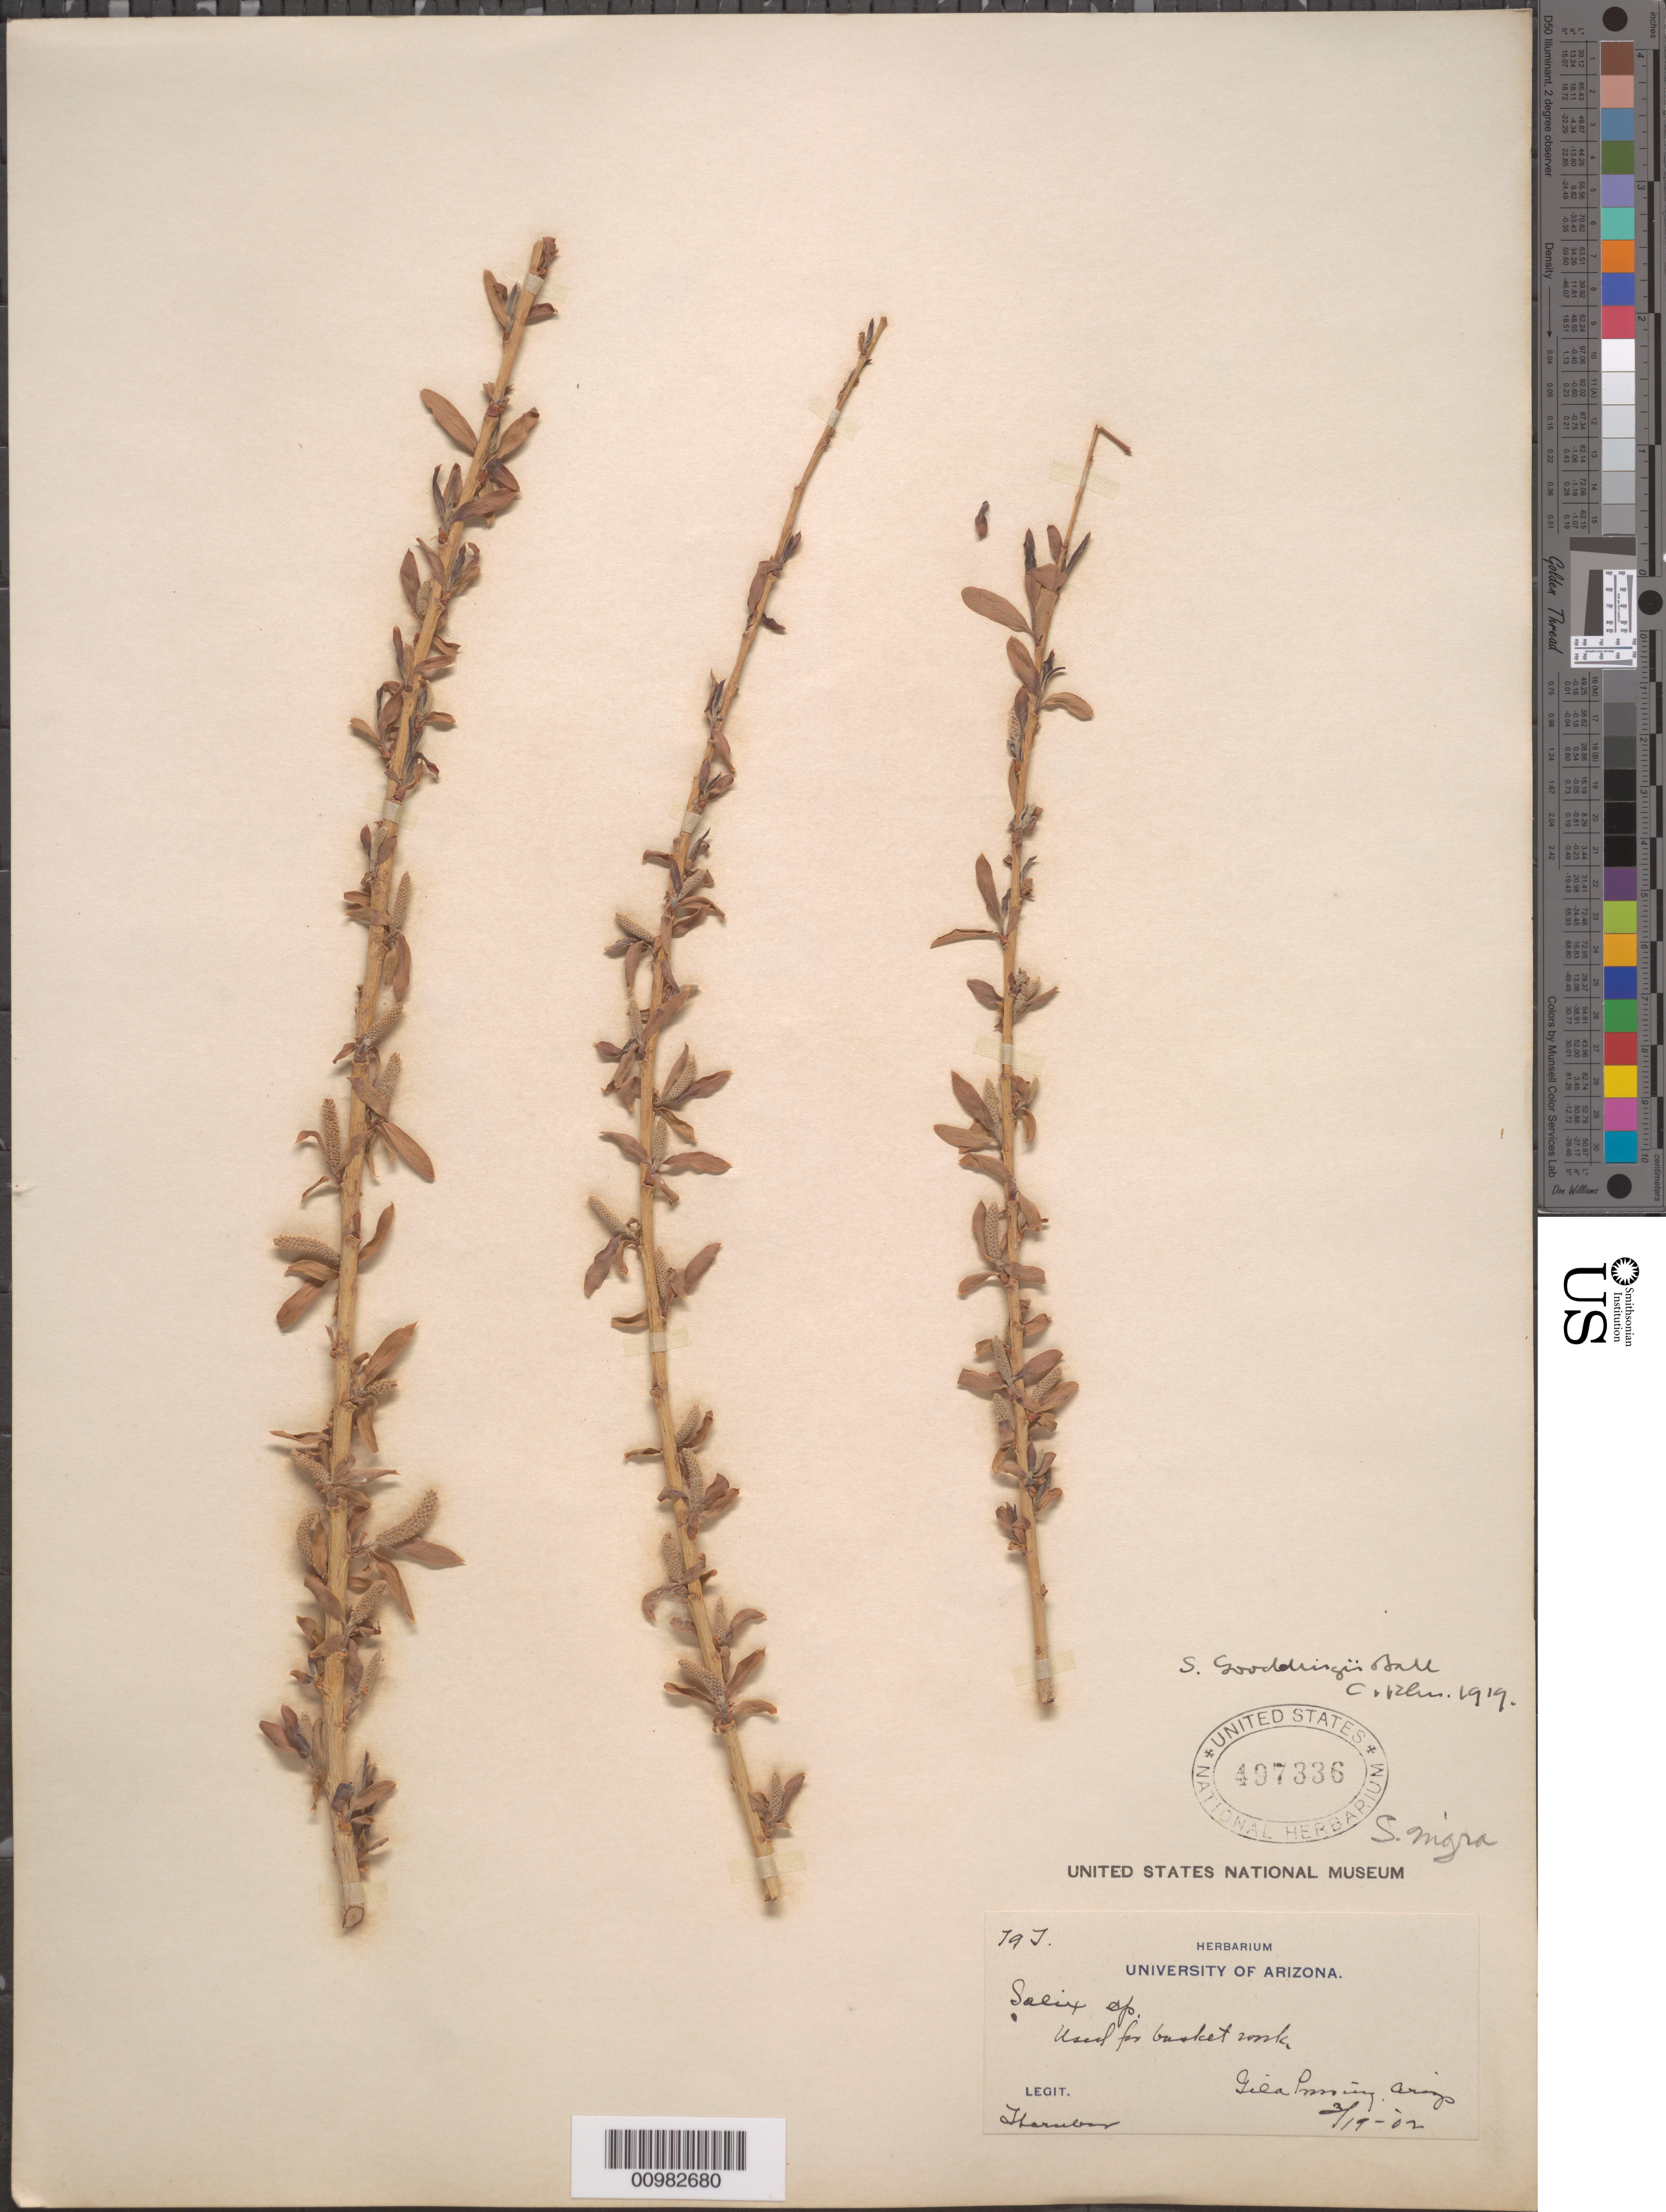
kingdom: Plantae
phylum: Tracheophyta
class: Magnoliopsida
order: Malpighiales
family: Salicaceae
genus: Salix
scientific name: Salix gooddingii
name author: C.R. Ball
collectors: J. Thornber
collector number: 79J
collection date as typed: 19 Mar 1902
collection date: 1902-03-19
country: United States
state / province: Arizona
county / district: Gila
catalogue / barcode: US 497336